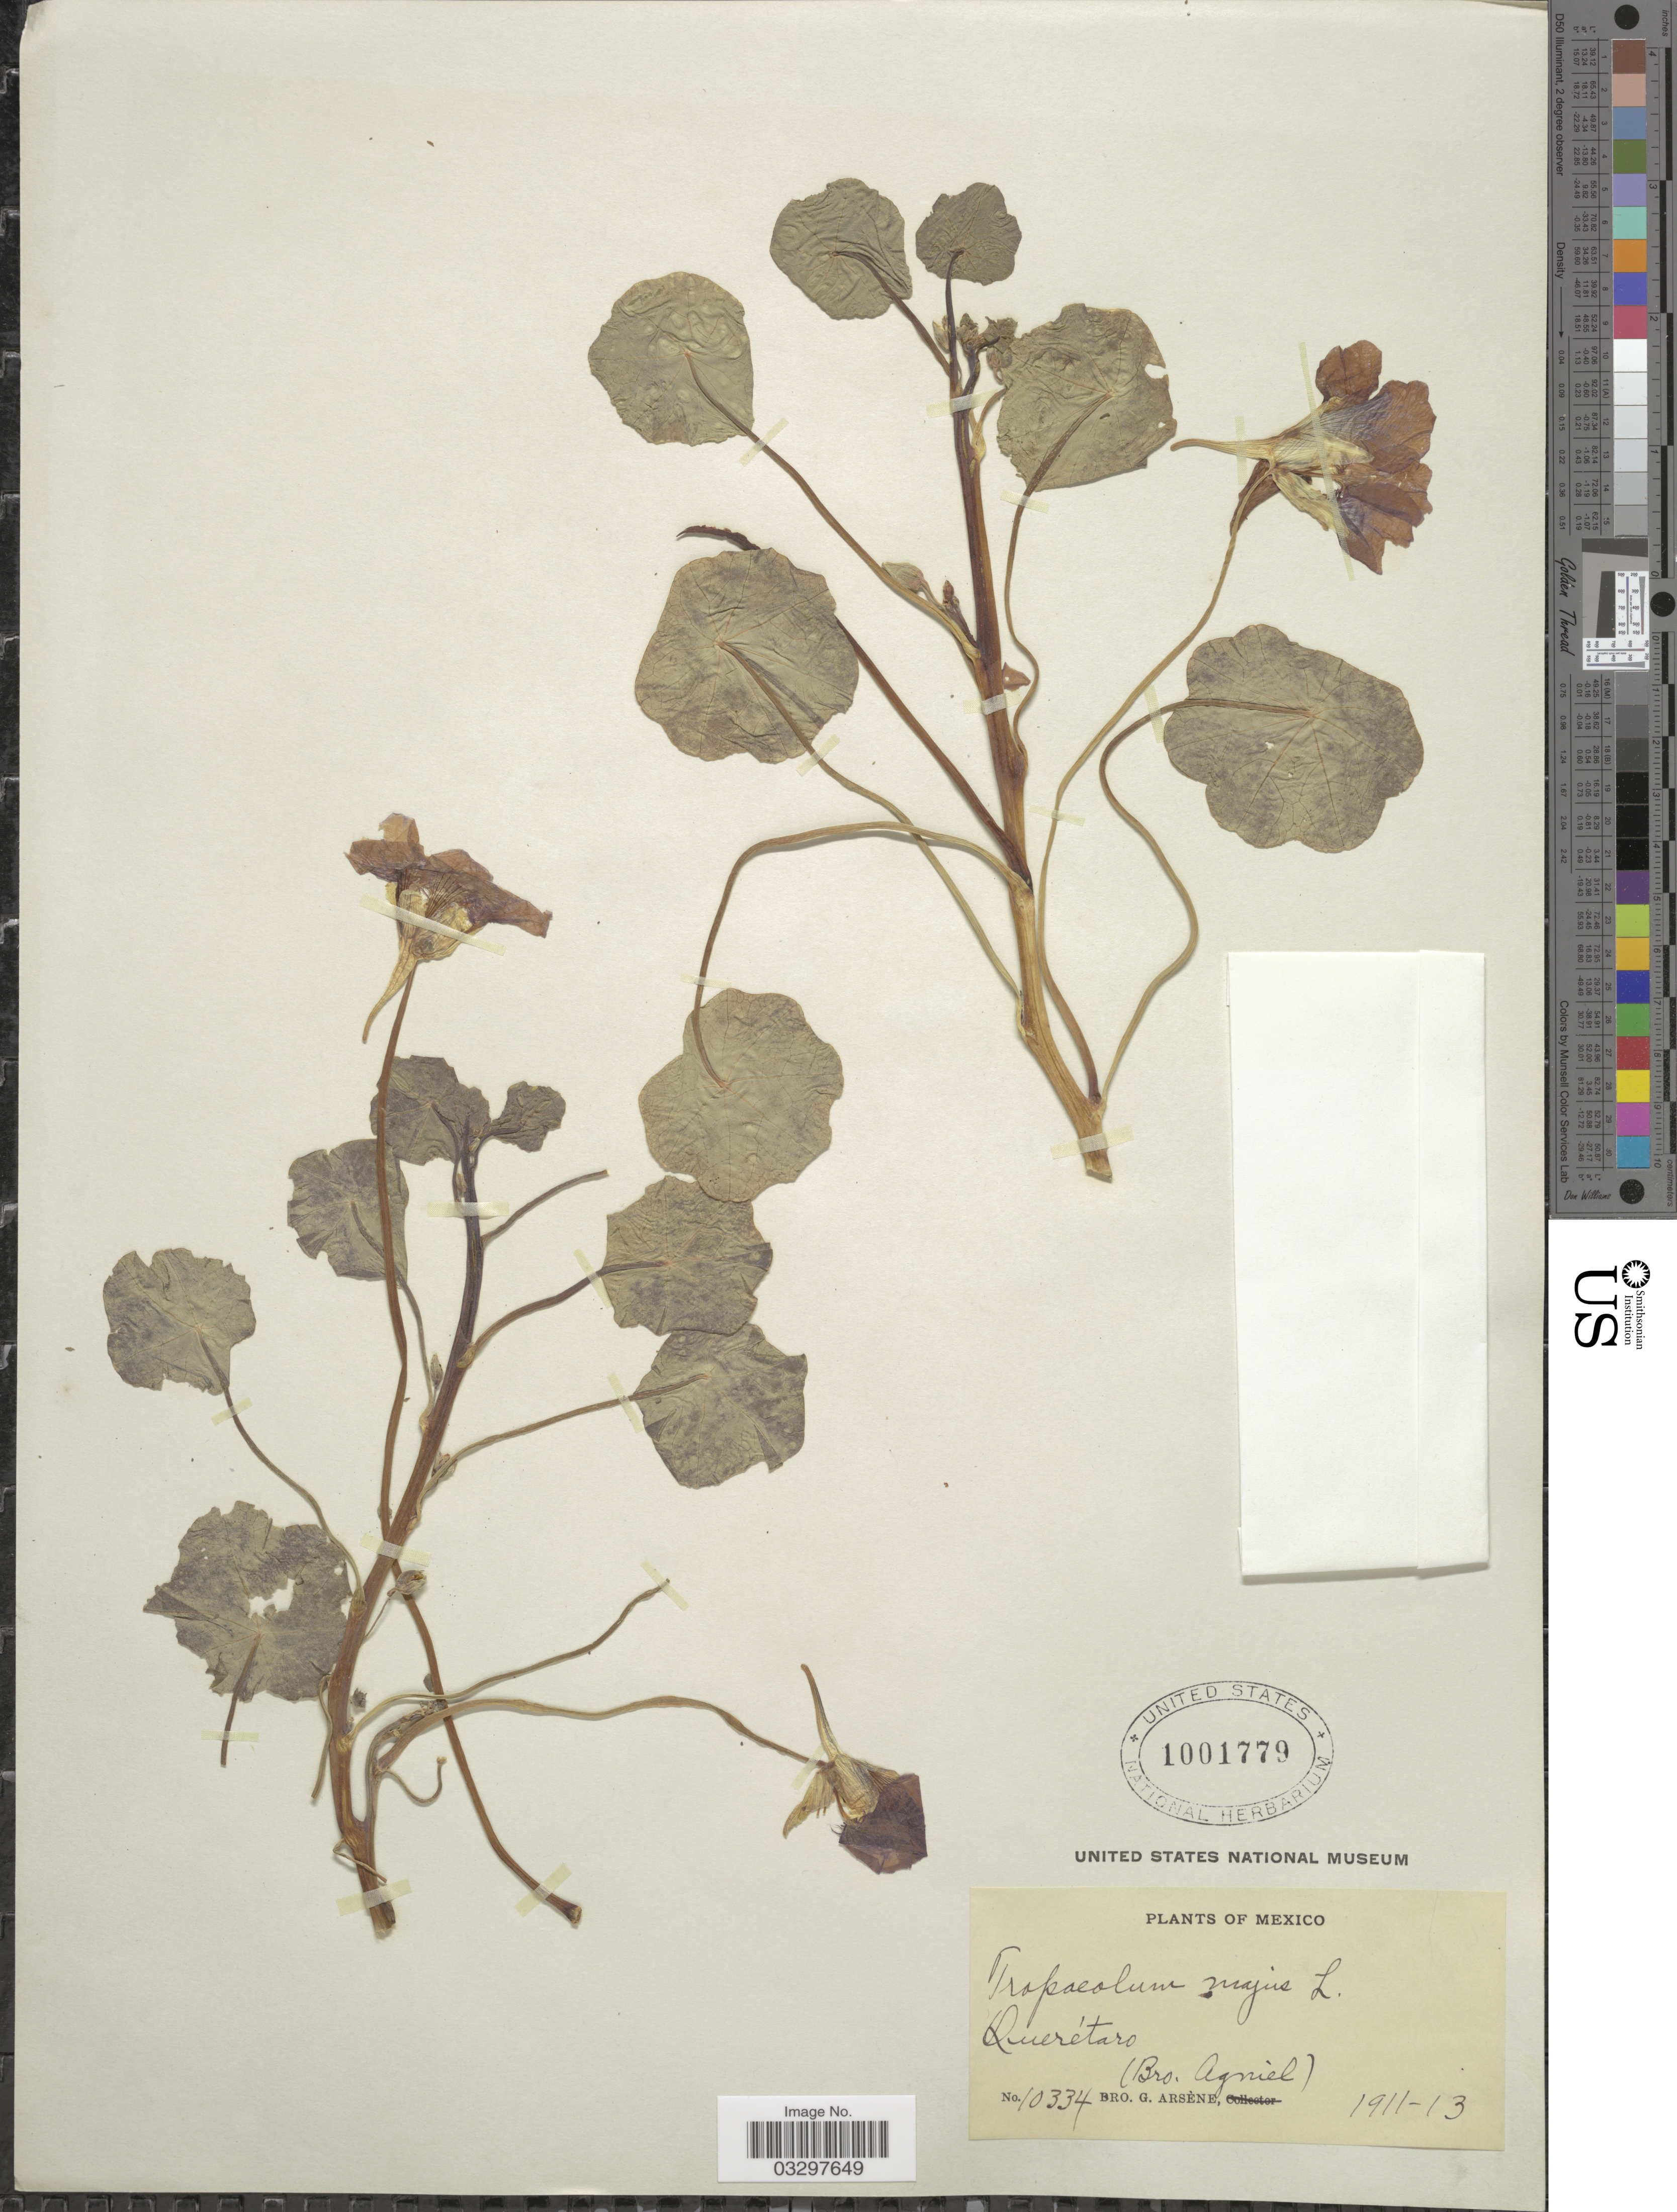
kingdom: Plantae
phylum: Tracheophyta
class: Magnoliopsida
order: Brassicales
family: Tropaeolaceae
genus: Tropaeolum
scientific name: Tropaeolum majus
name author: L.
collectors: Bro. Agniel & Bro. G. Arsène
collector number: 10334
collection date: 1911/1913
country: Mexico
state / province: Querétaro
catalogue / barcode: US 1001779